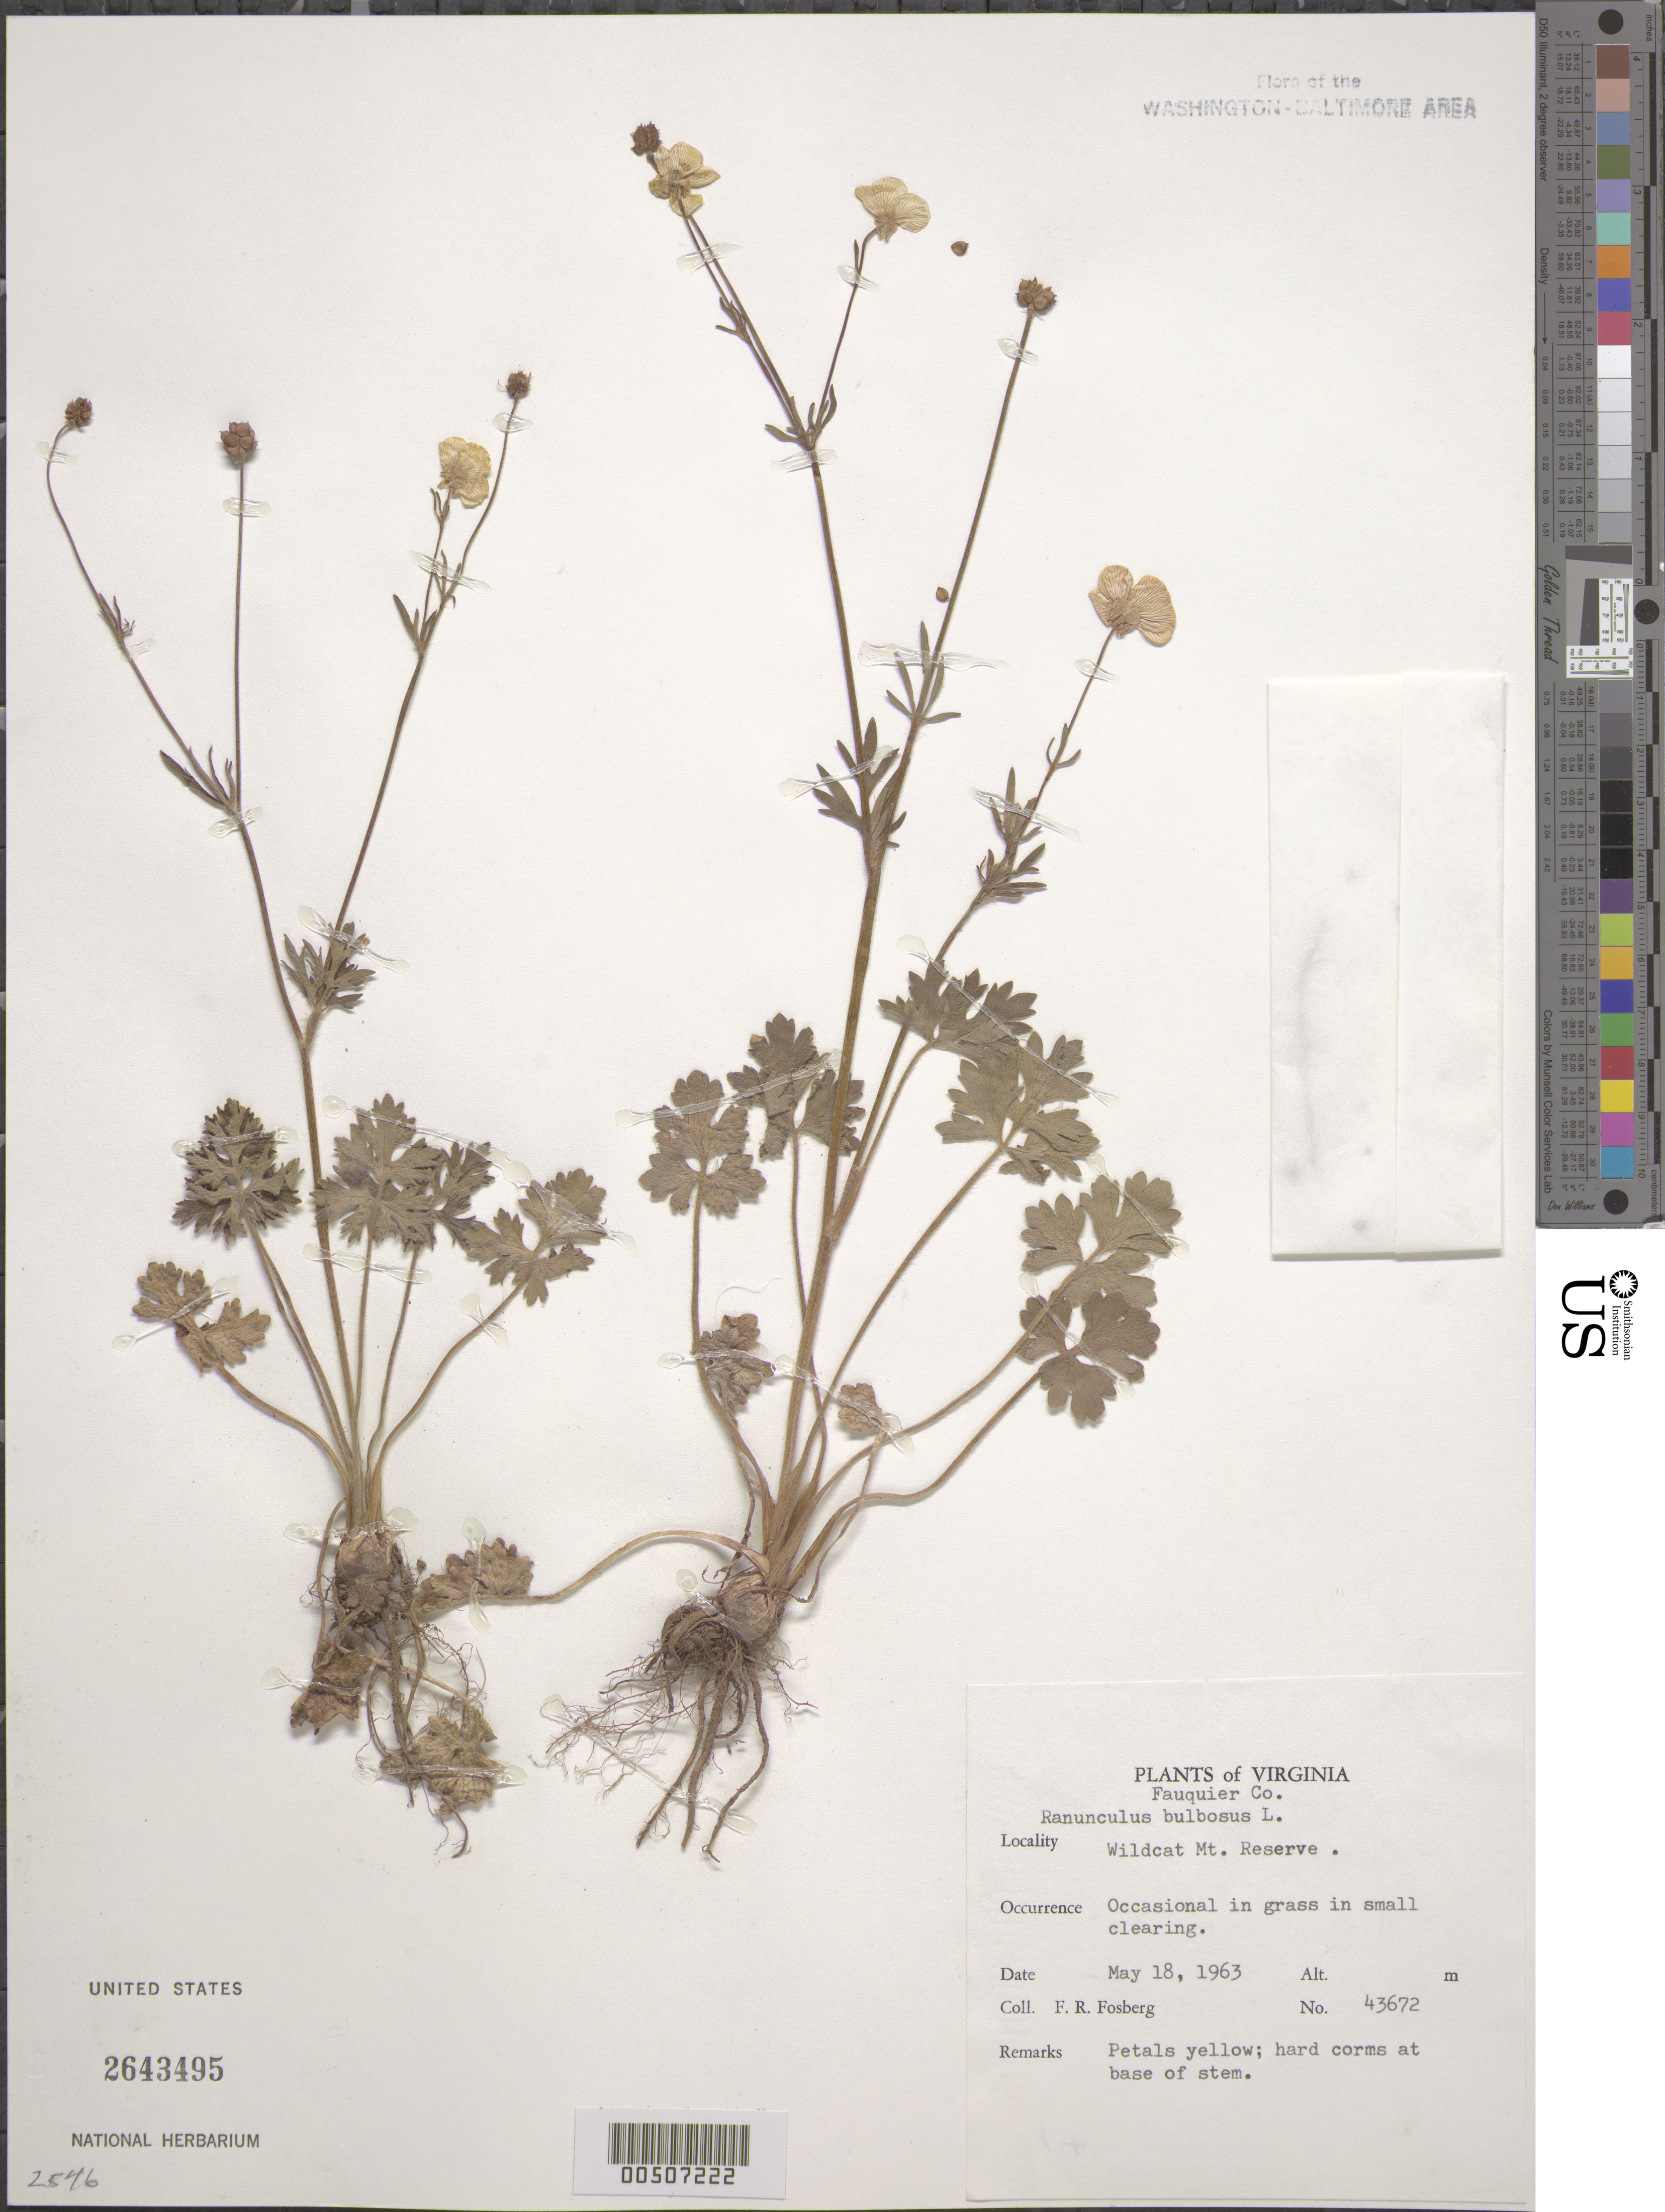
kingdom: Plantae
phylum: Tracheophyta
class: Magnoliopsida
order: Ranunculales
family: Ranunculaceae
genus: Ranunculus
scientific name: Ranunculus bulbosus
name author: L.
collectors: F. R. Fosberg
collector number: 43672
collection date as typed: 18 May 1963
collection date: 1963-05-18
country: United States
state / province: Virginia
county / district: Fauquier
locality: Wildcat Mt. Reserve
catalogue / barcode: US 2643495